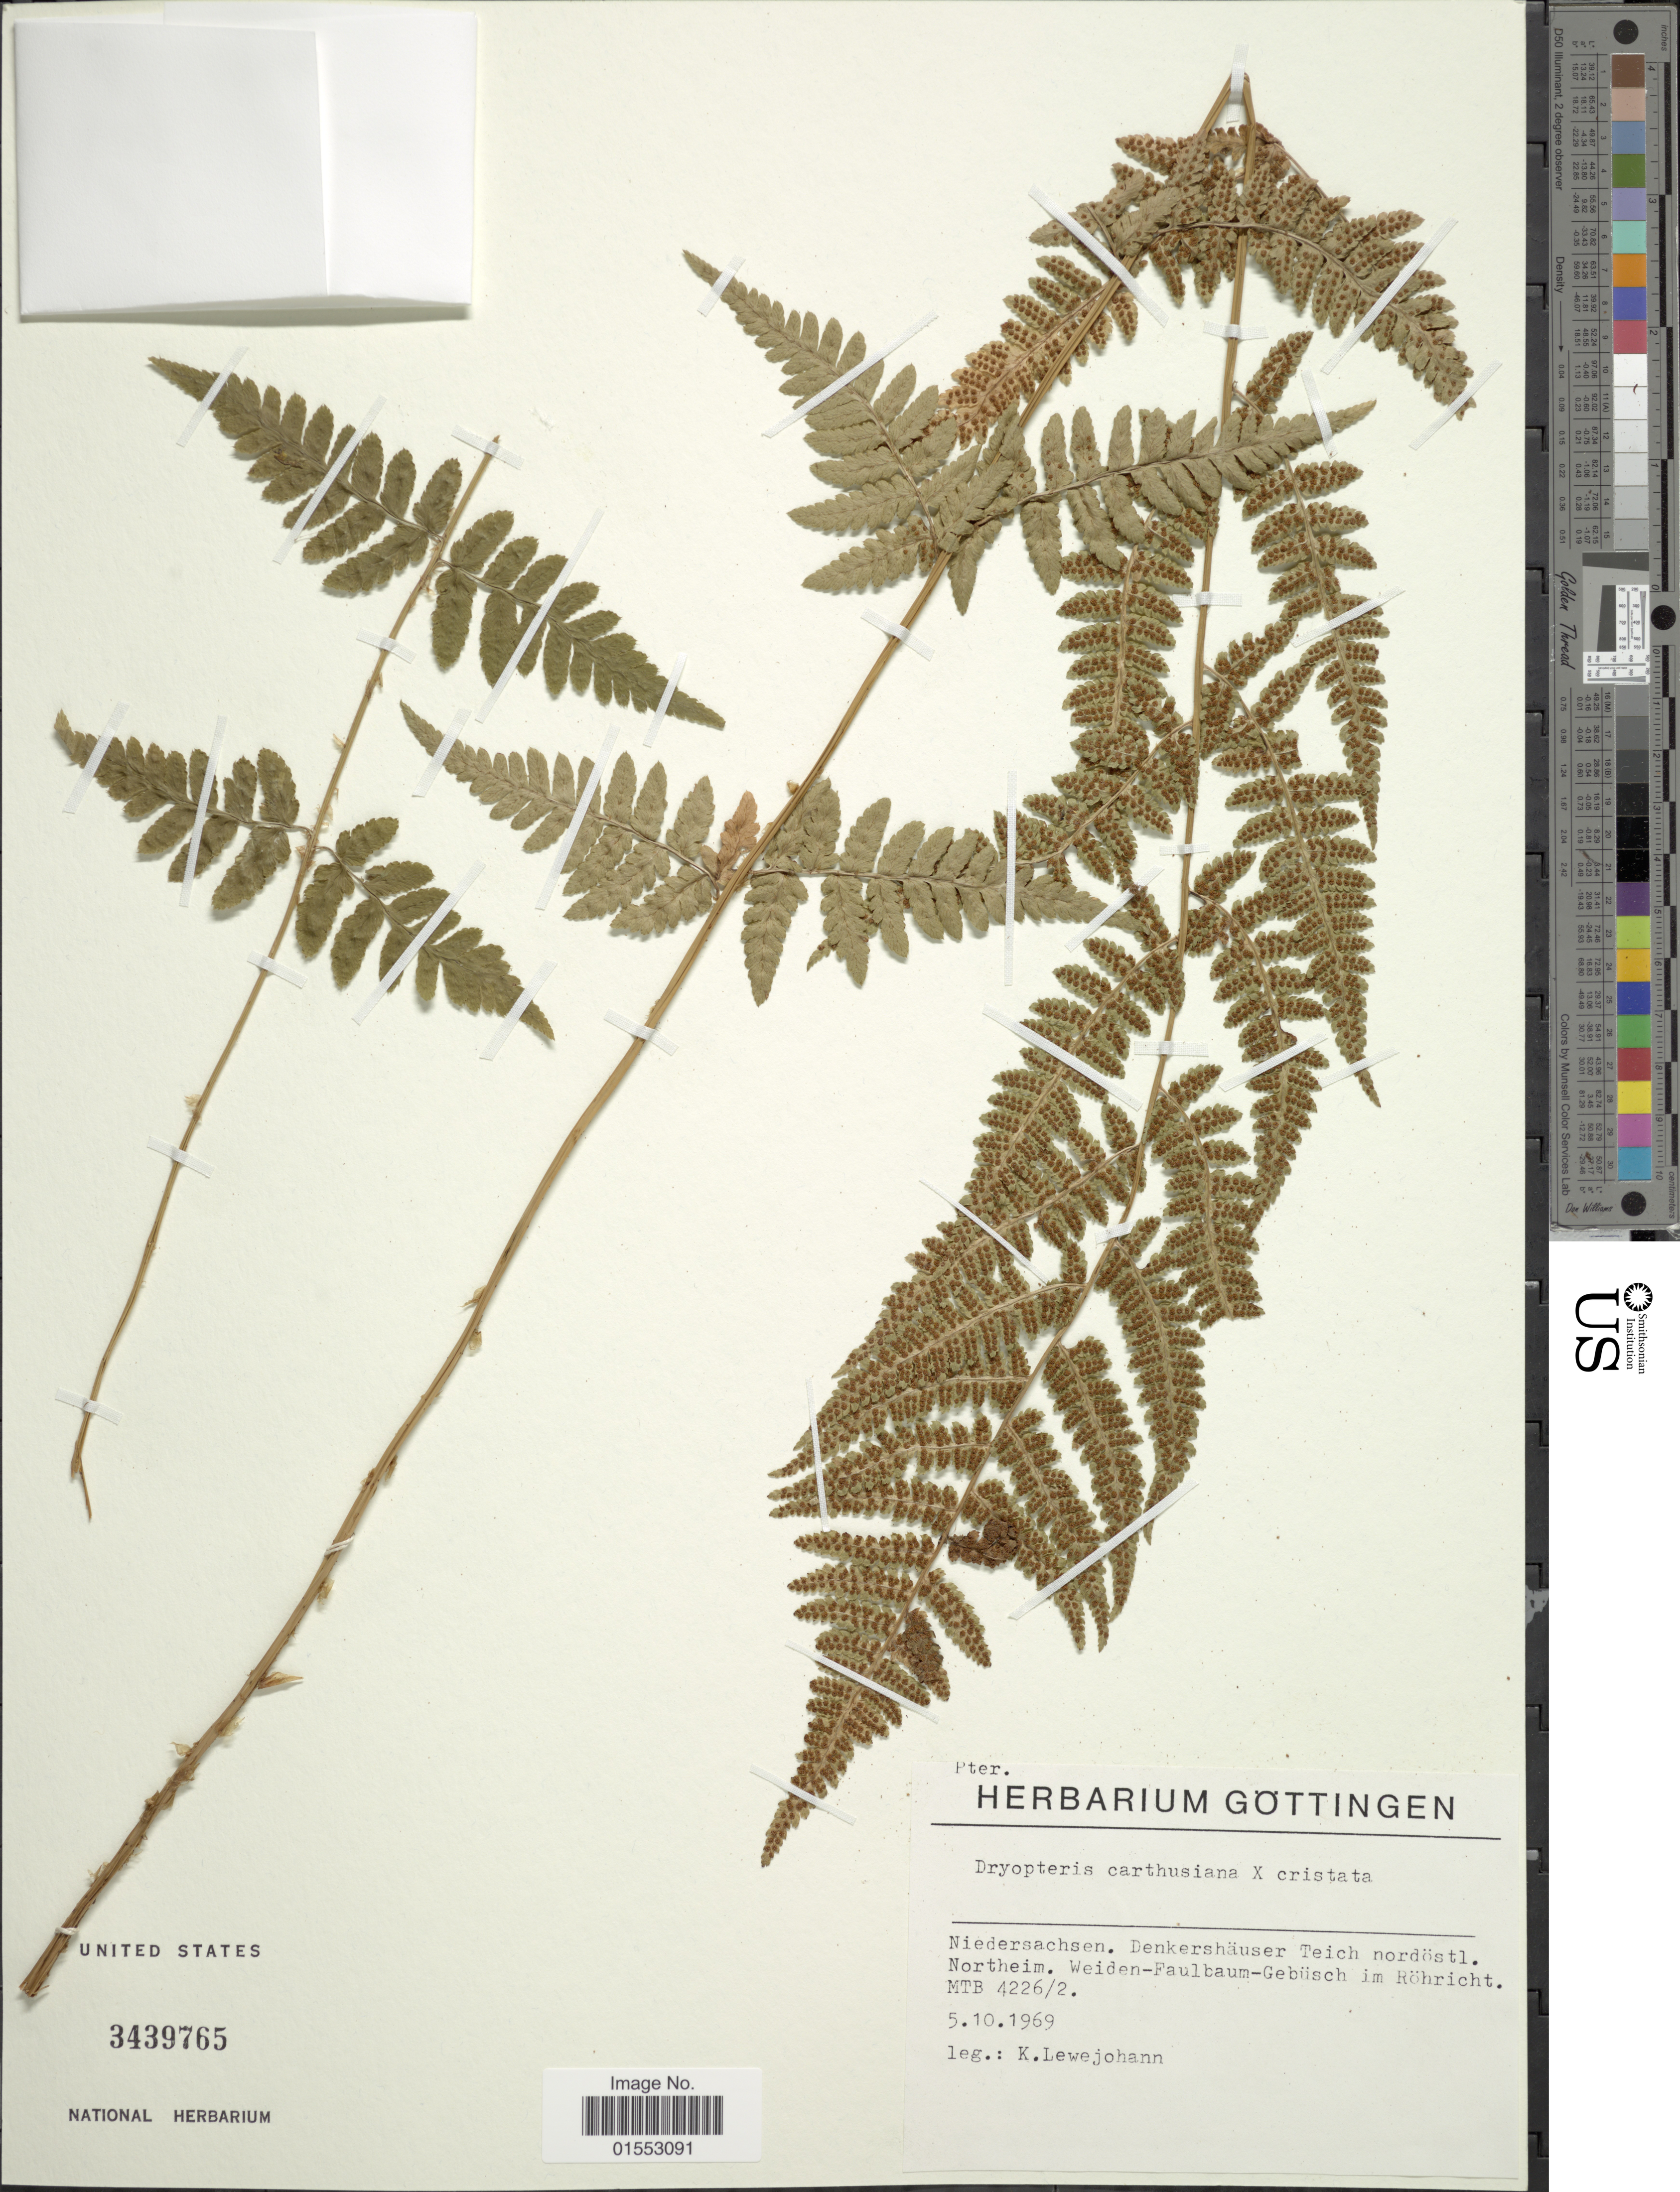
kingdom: Plantae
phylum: Tracheophyta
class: Polypodiopsida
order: Polypodiales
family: Dryopteridaceae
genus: Dryopteris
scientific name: Dryopteris carthusiana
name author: (Villars) H.P. Fuchs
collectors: K. Lewejohann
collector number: MTB 4226/2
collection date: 1969-10-05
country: Germany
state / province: Niedersachsen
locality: Niedersachsen. Denkershauser Teich nordostl. Northeim. Weiden-Faulbaum-Gebusch im Rohricht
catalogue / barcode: US 3439765